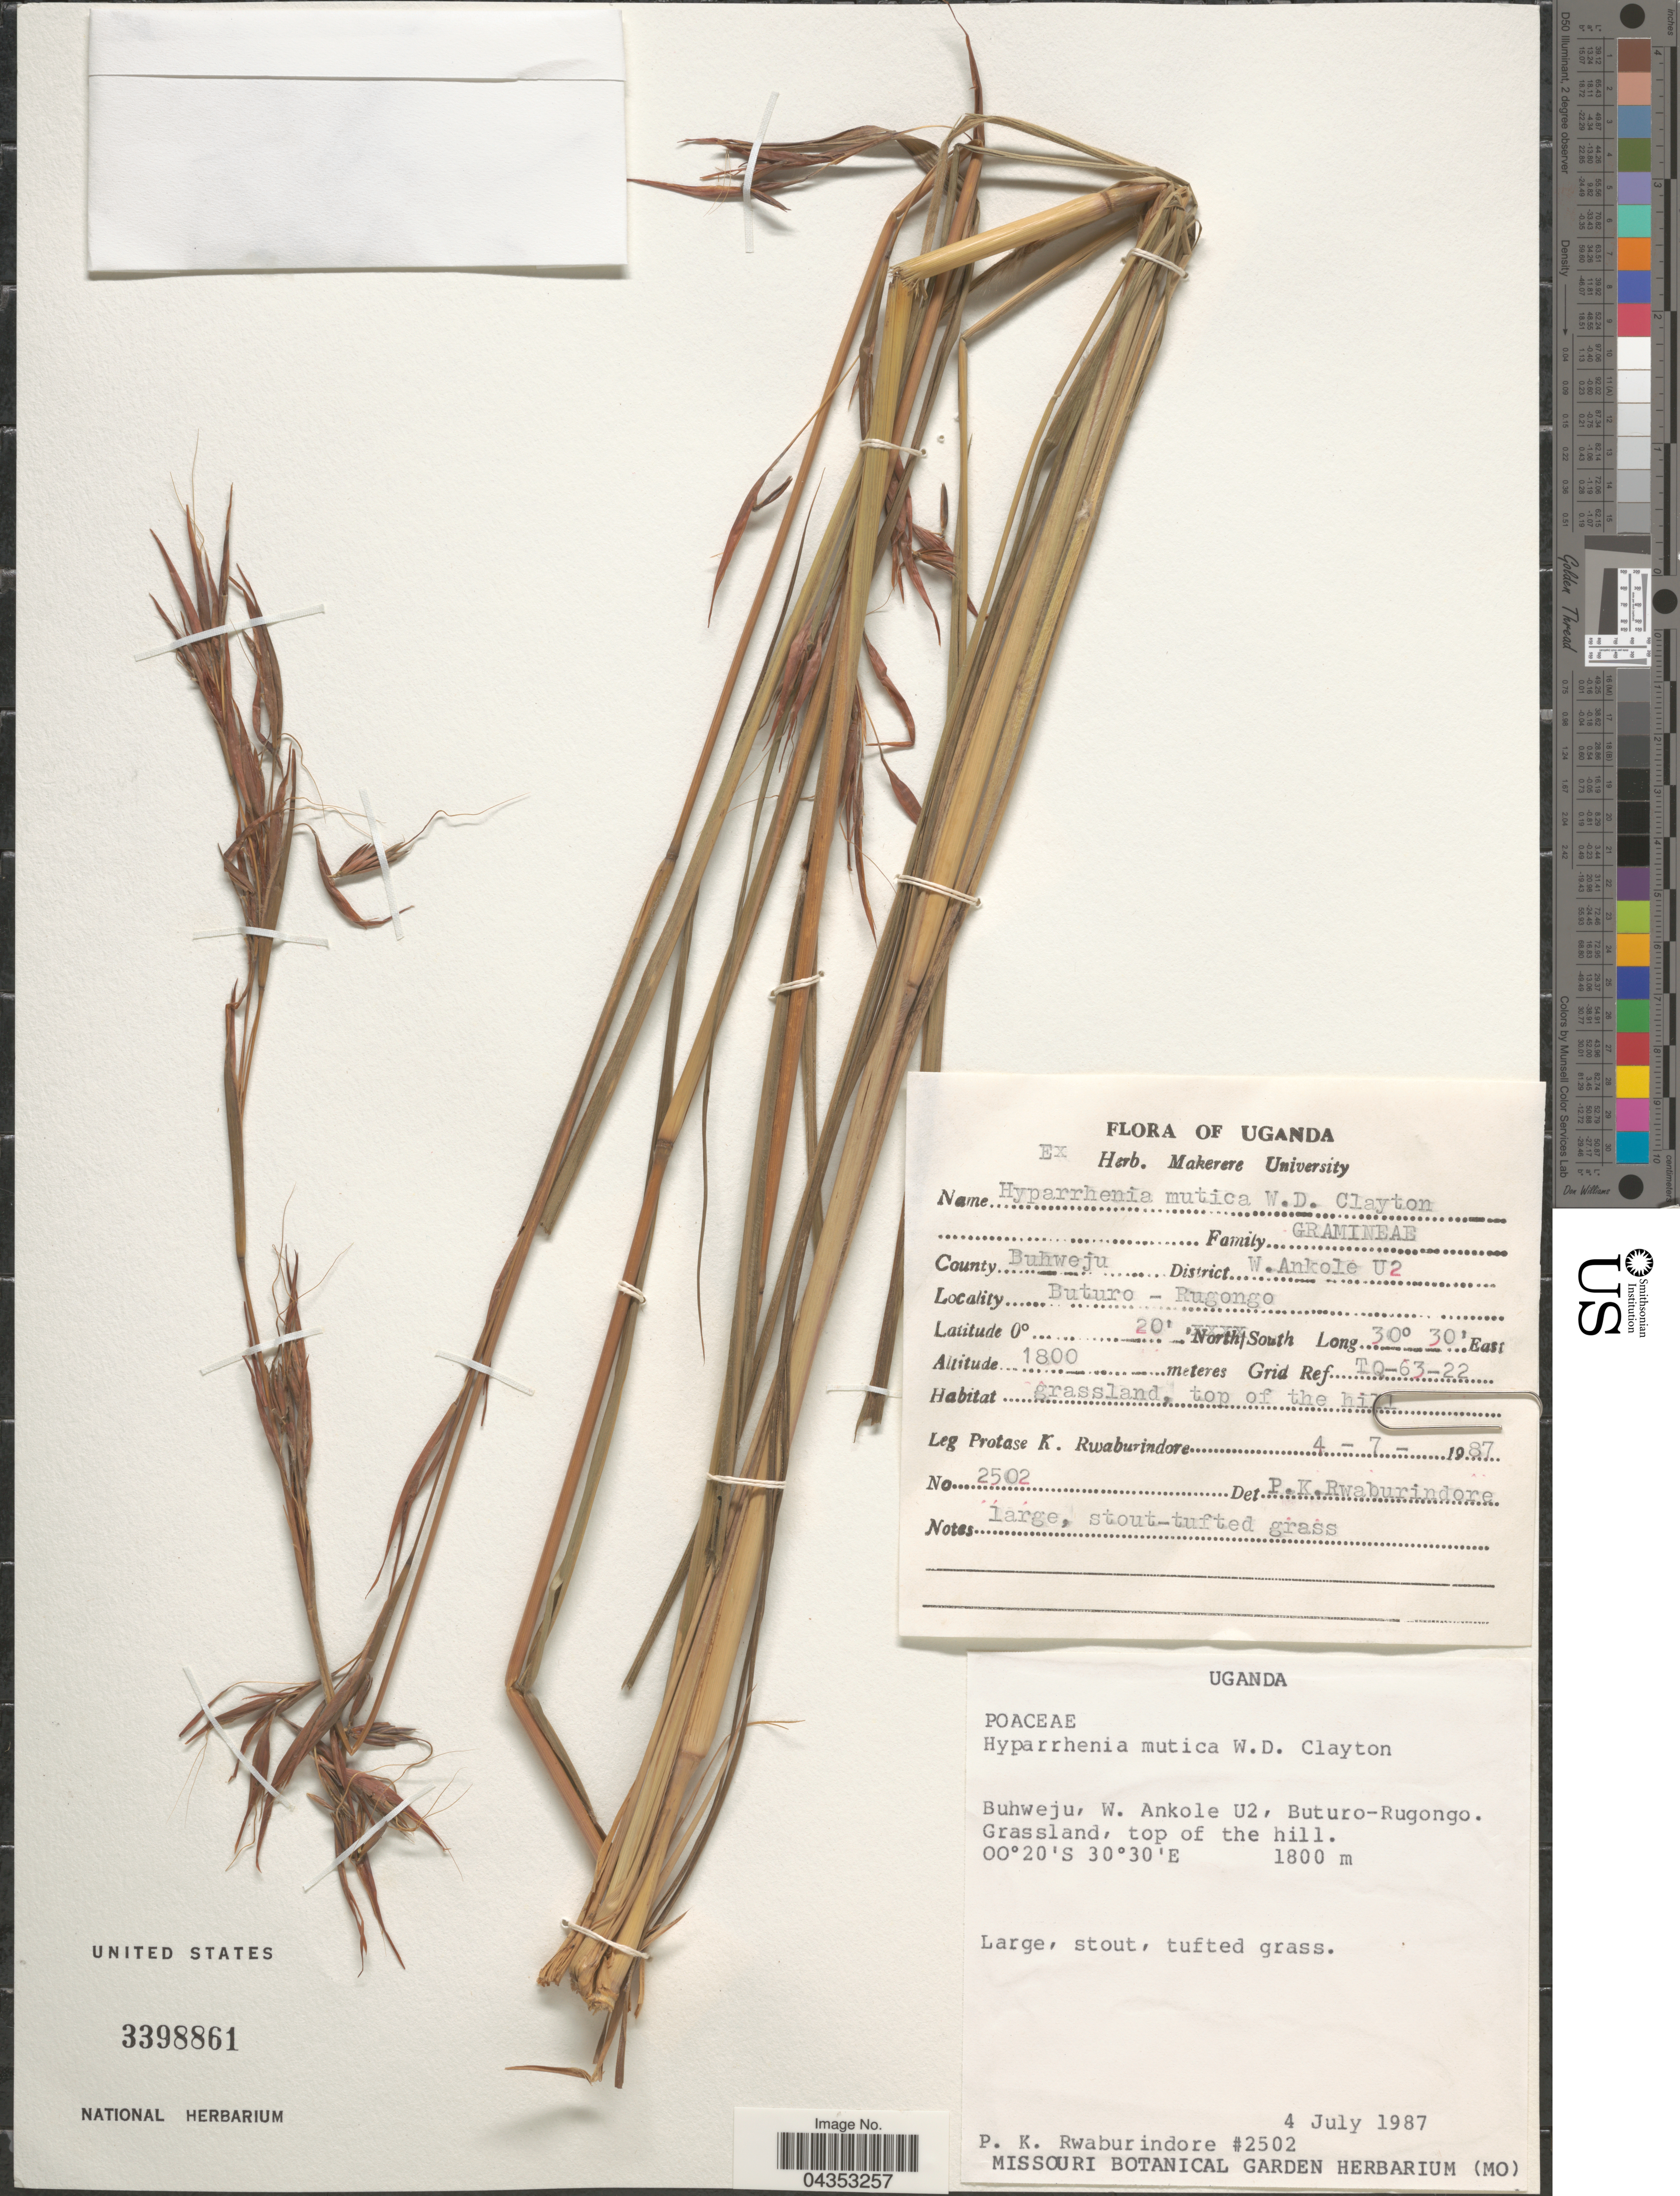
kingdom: Plantae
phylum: Tracheophyta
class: Liliopsida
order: Poales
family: Poaceae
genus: Hyparrhenia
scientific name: Hyparrhenia diplandra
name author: (Hack.) Stapf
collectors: P. Rwaburindore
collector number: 2502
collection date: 1987-07-04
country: Uganda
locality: Buhweju, W. Ankole U2, Buturo-Rugongo. Grassland, top of the hill. County Buhweju District W. Ankole U2. Buturo - Rugongo.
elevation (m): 1800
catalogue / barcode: US 3398861